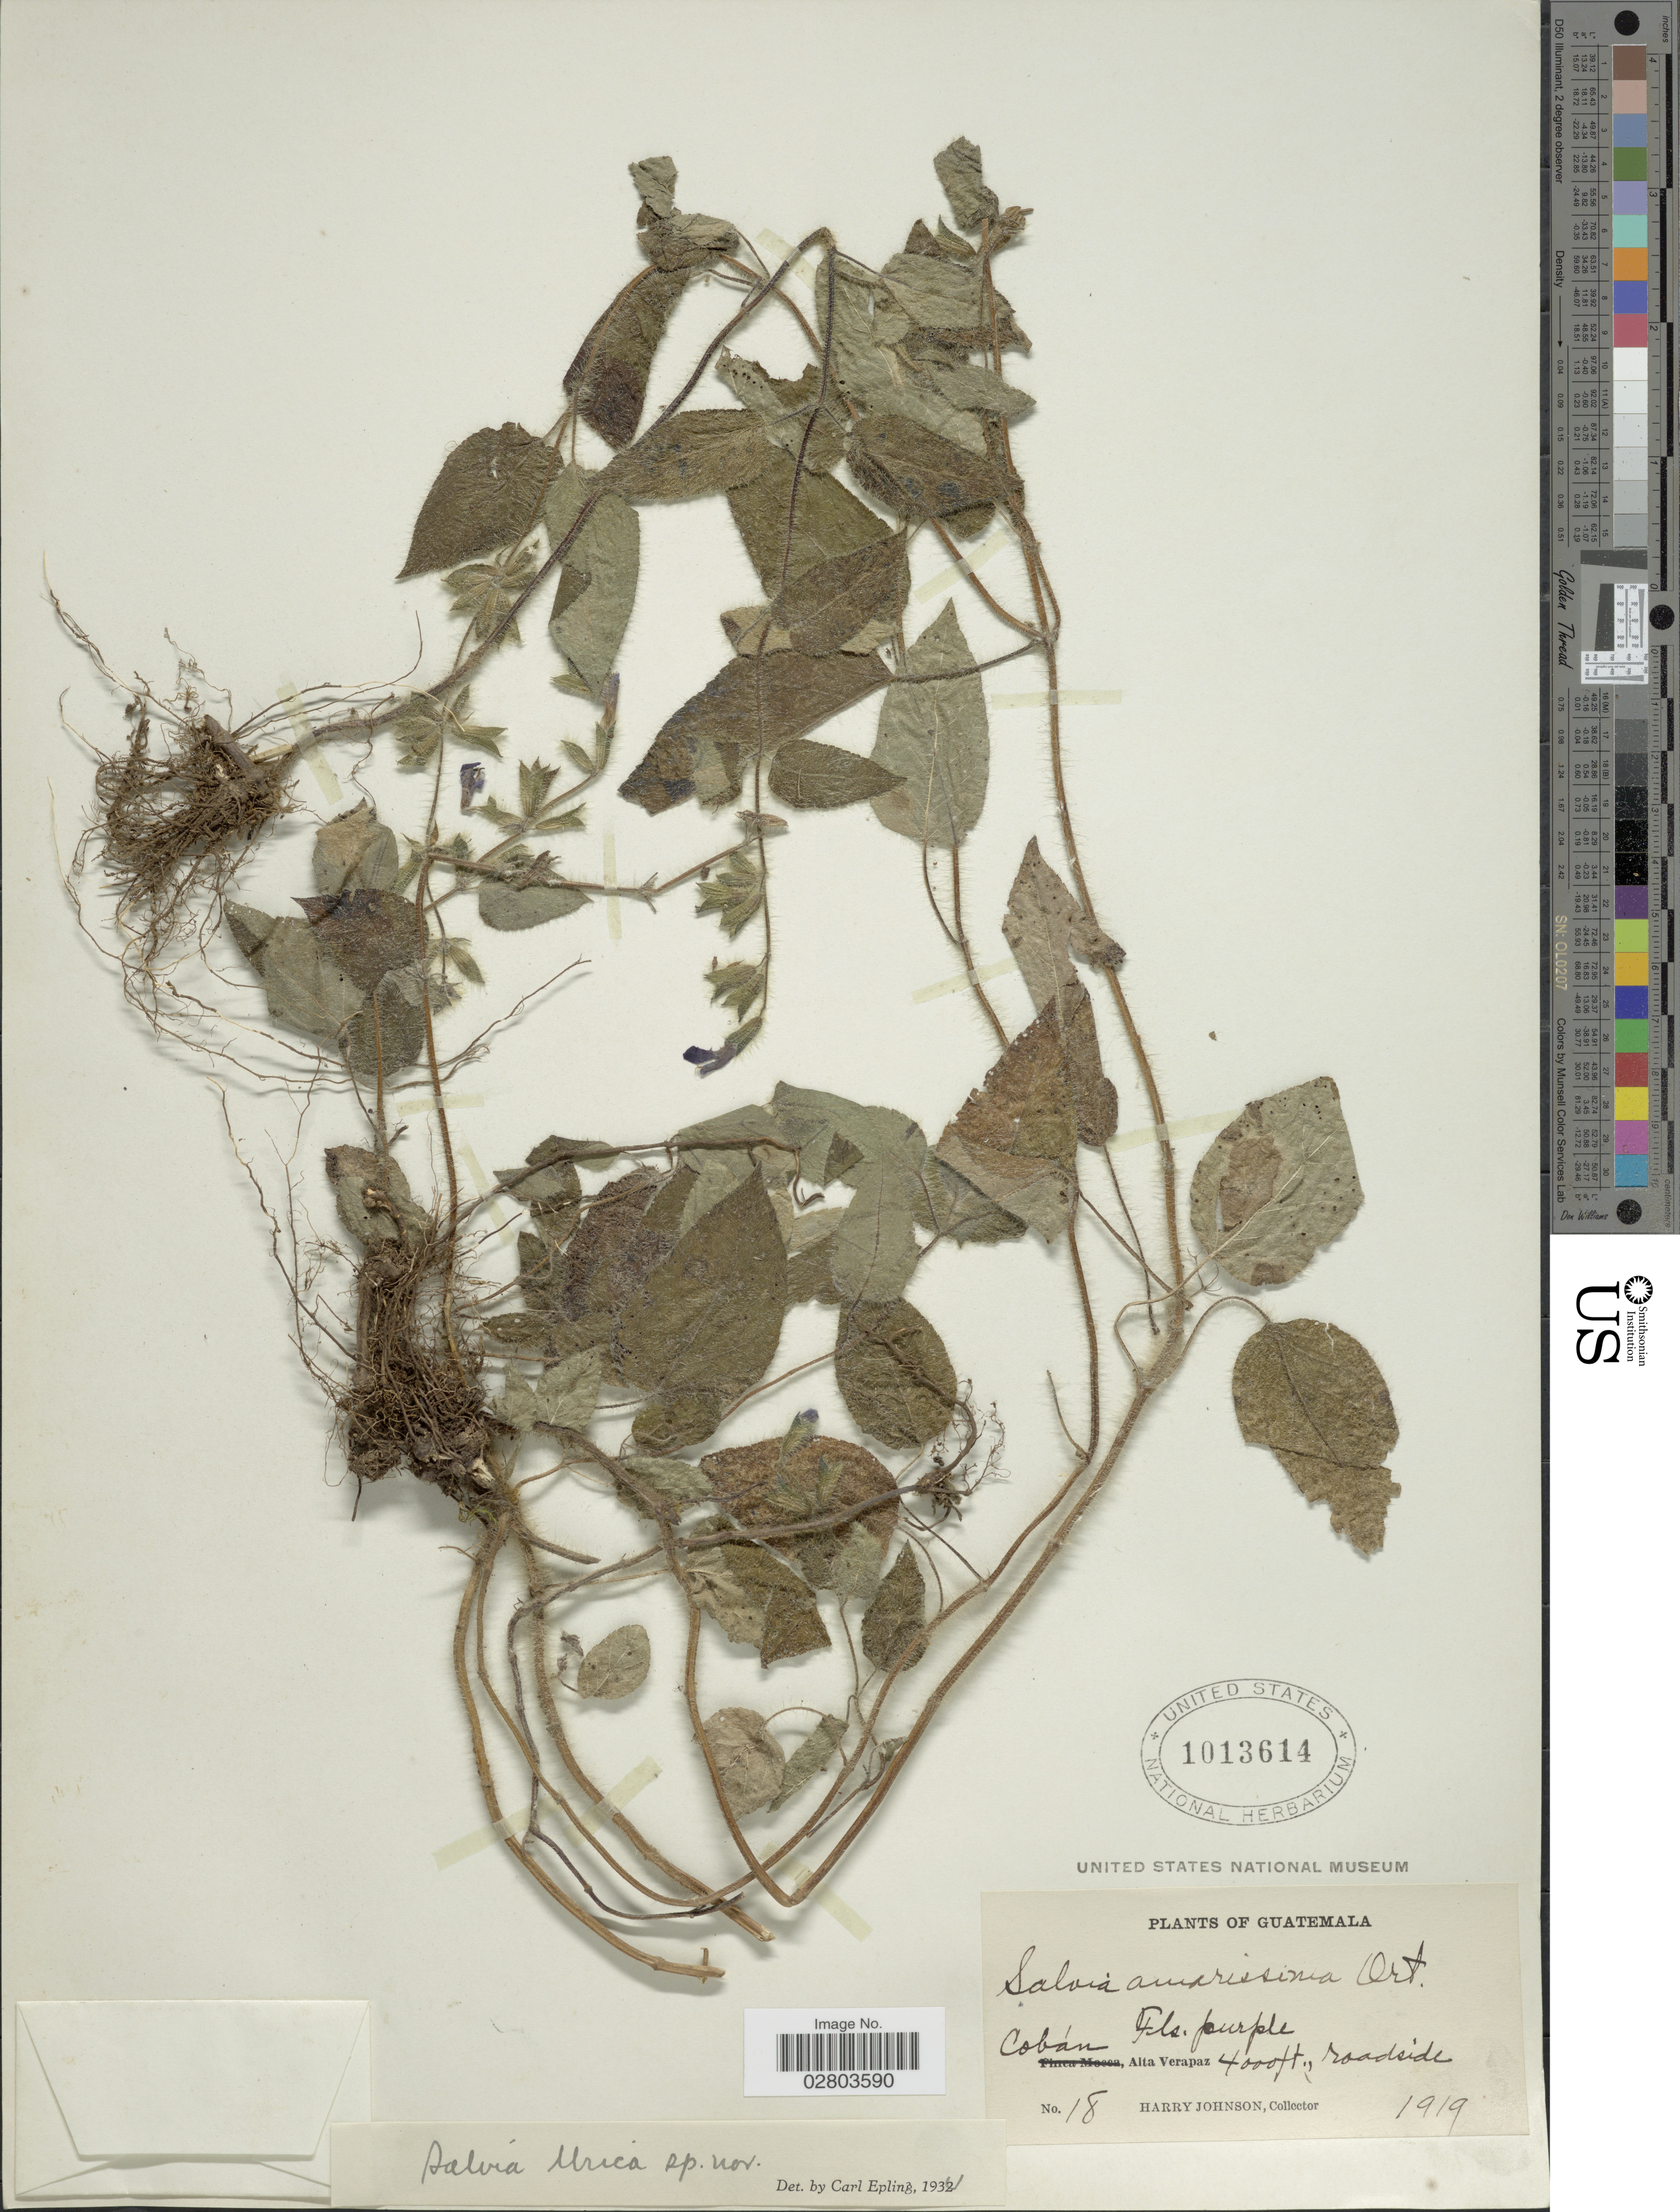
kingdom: Plantae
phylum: Tracheophyta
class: Magnoliopsida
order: Lamiales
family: Lamiaceae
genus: Salvia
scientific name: Salvia urica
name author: Epling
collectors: H. Johnson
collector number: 18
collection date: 1919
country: Guatemala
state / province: Alta Verapaz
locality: Cobán.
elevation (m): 1219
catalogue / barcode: US 1013614